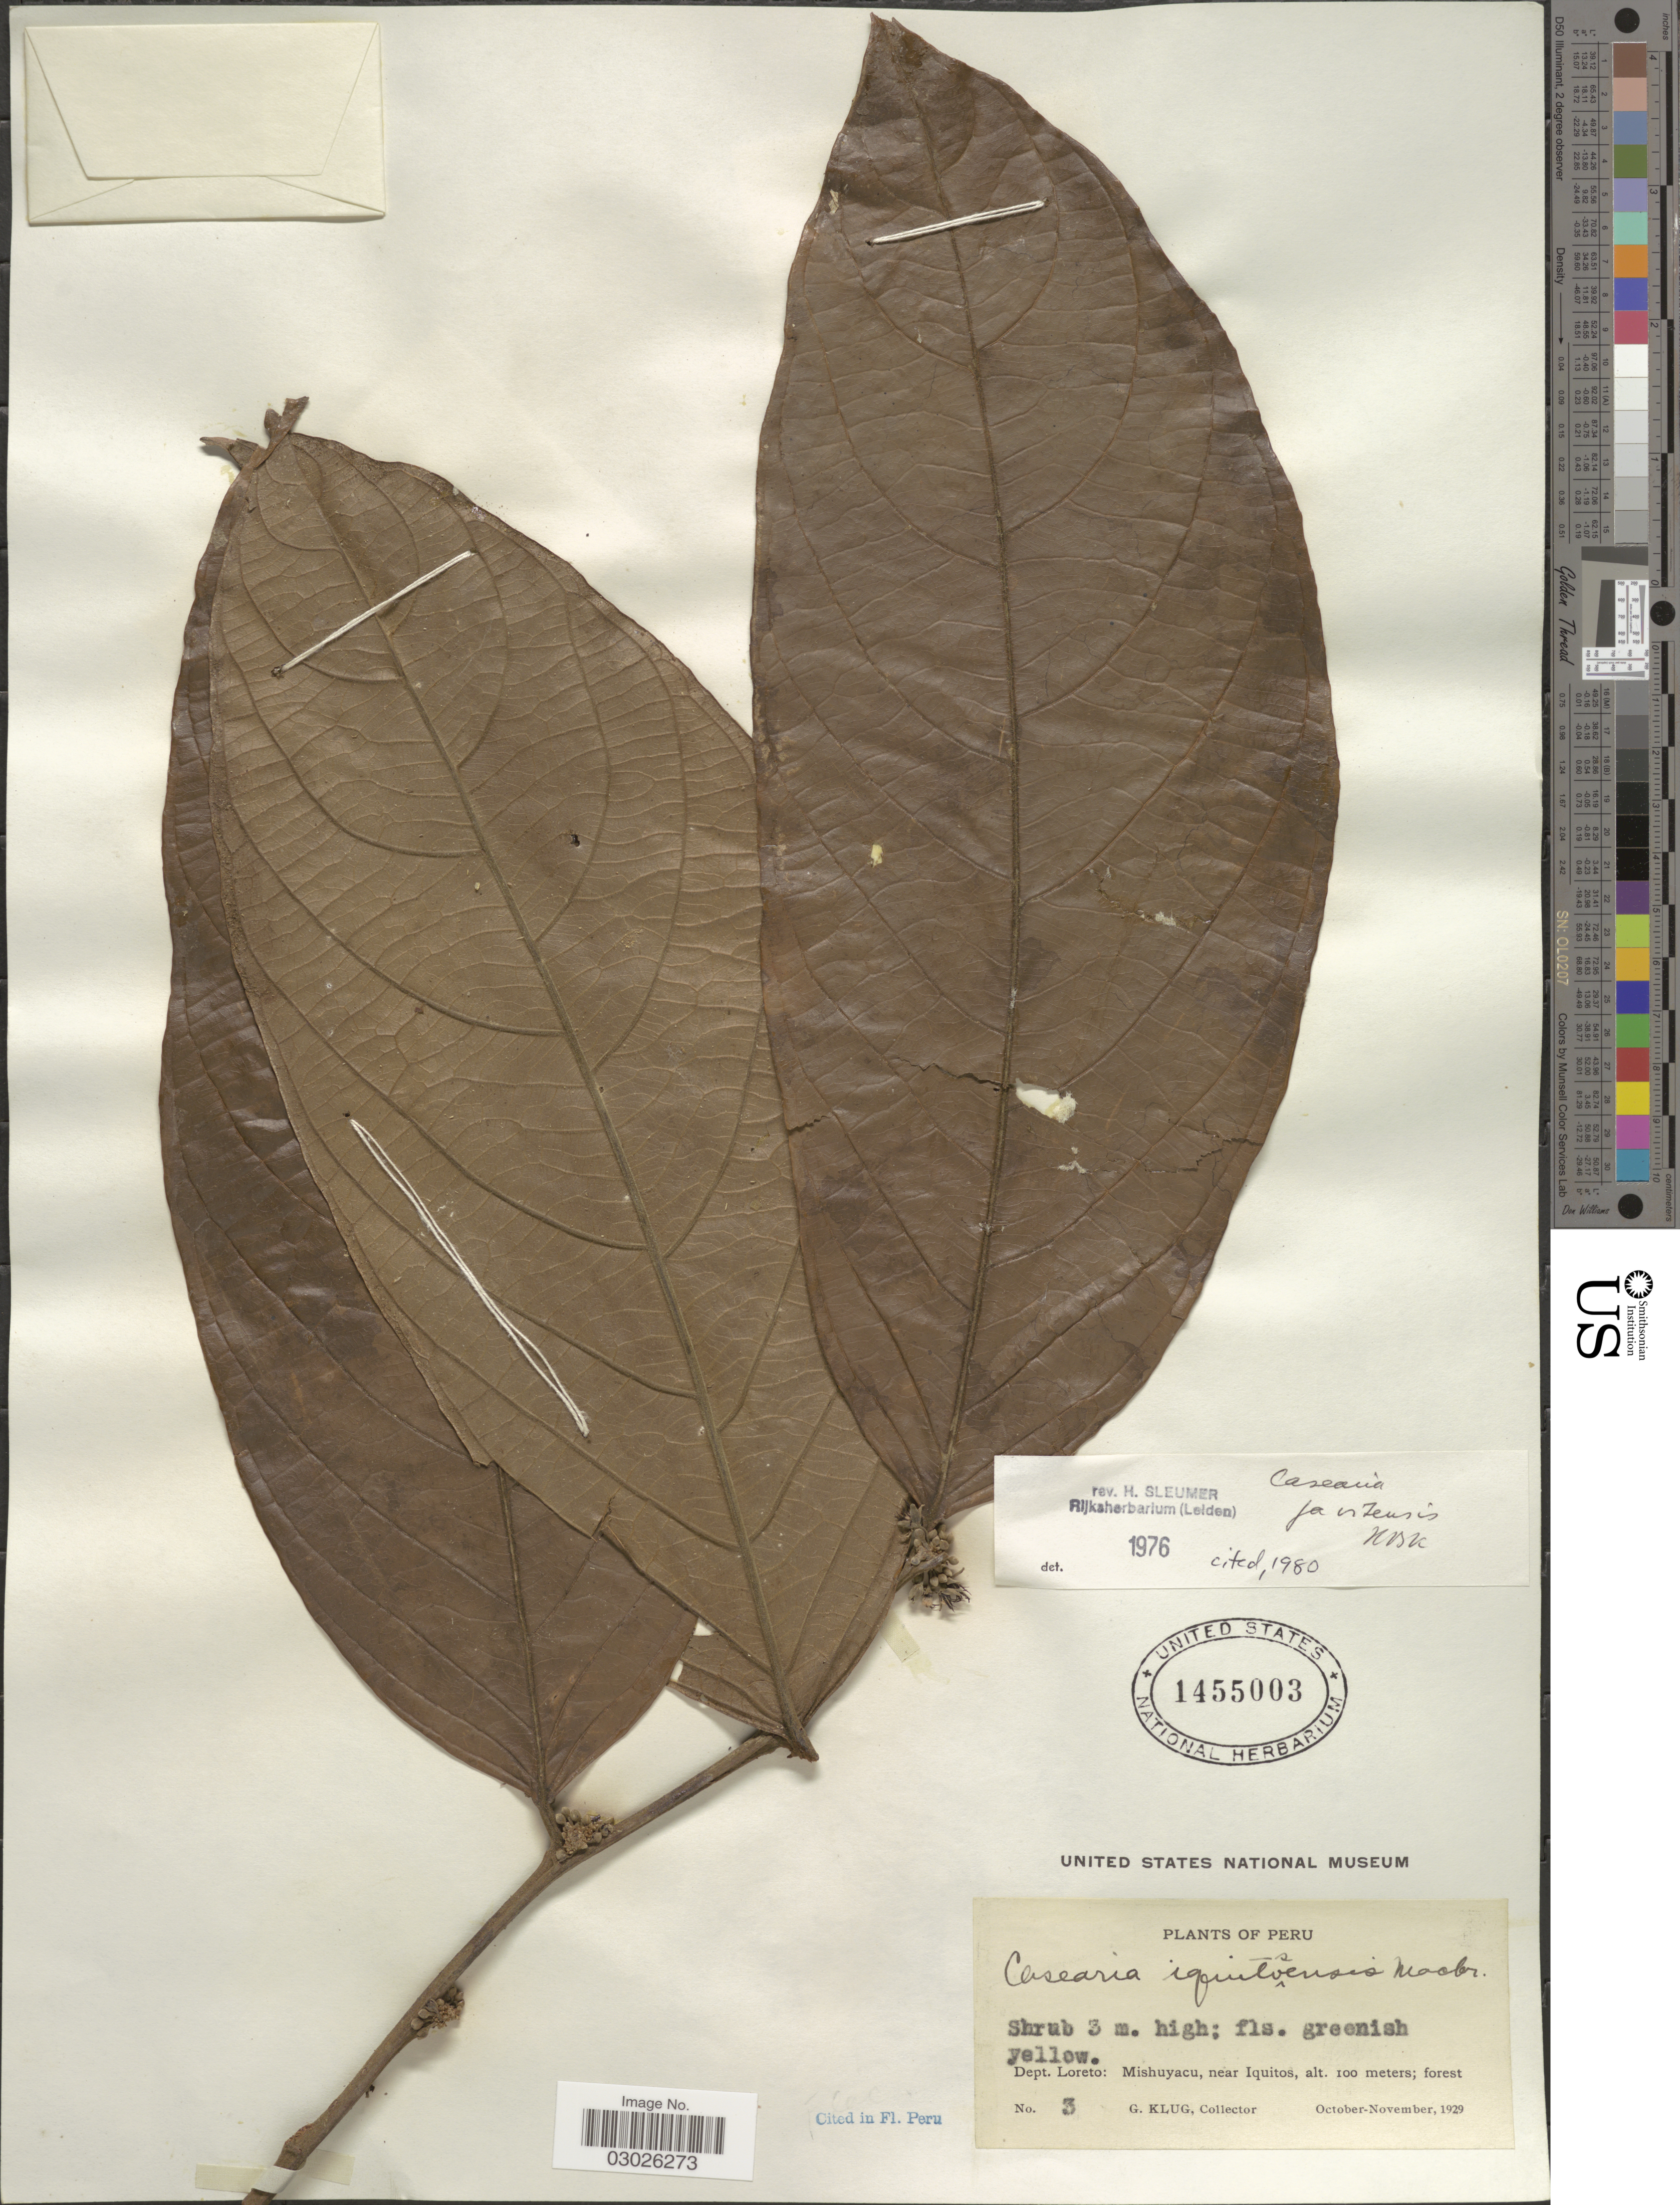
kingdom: Plantae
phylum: Tracheophyta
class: Magnoliopsida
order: Malpighiales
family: Salicaceae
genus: Piparea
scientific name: Piparea multiflora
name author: C.F. Gaertn.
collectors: G. Klug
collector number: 3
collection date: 1929-10/1929-11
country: Peru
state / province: Loreto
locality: Dept. Loreto: Mishuyacu, near Iquitos.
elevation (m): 100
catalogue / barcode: US 1455003